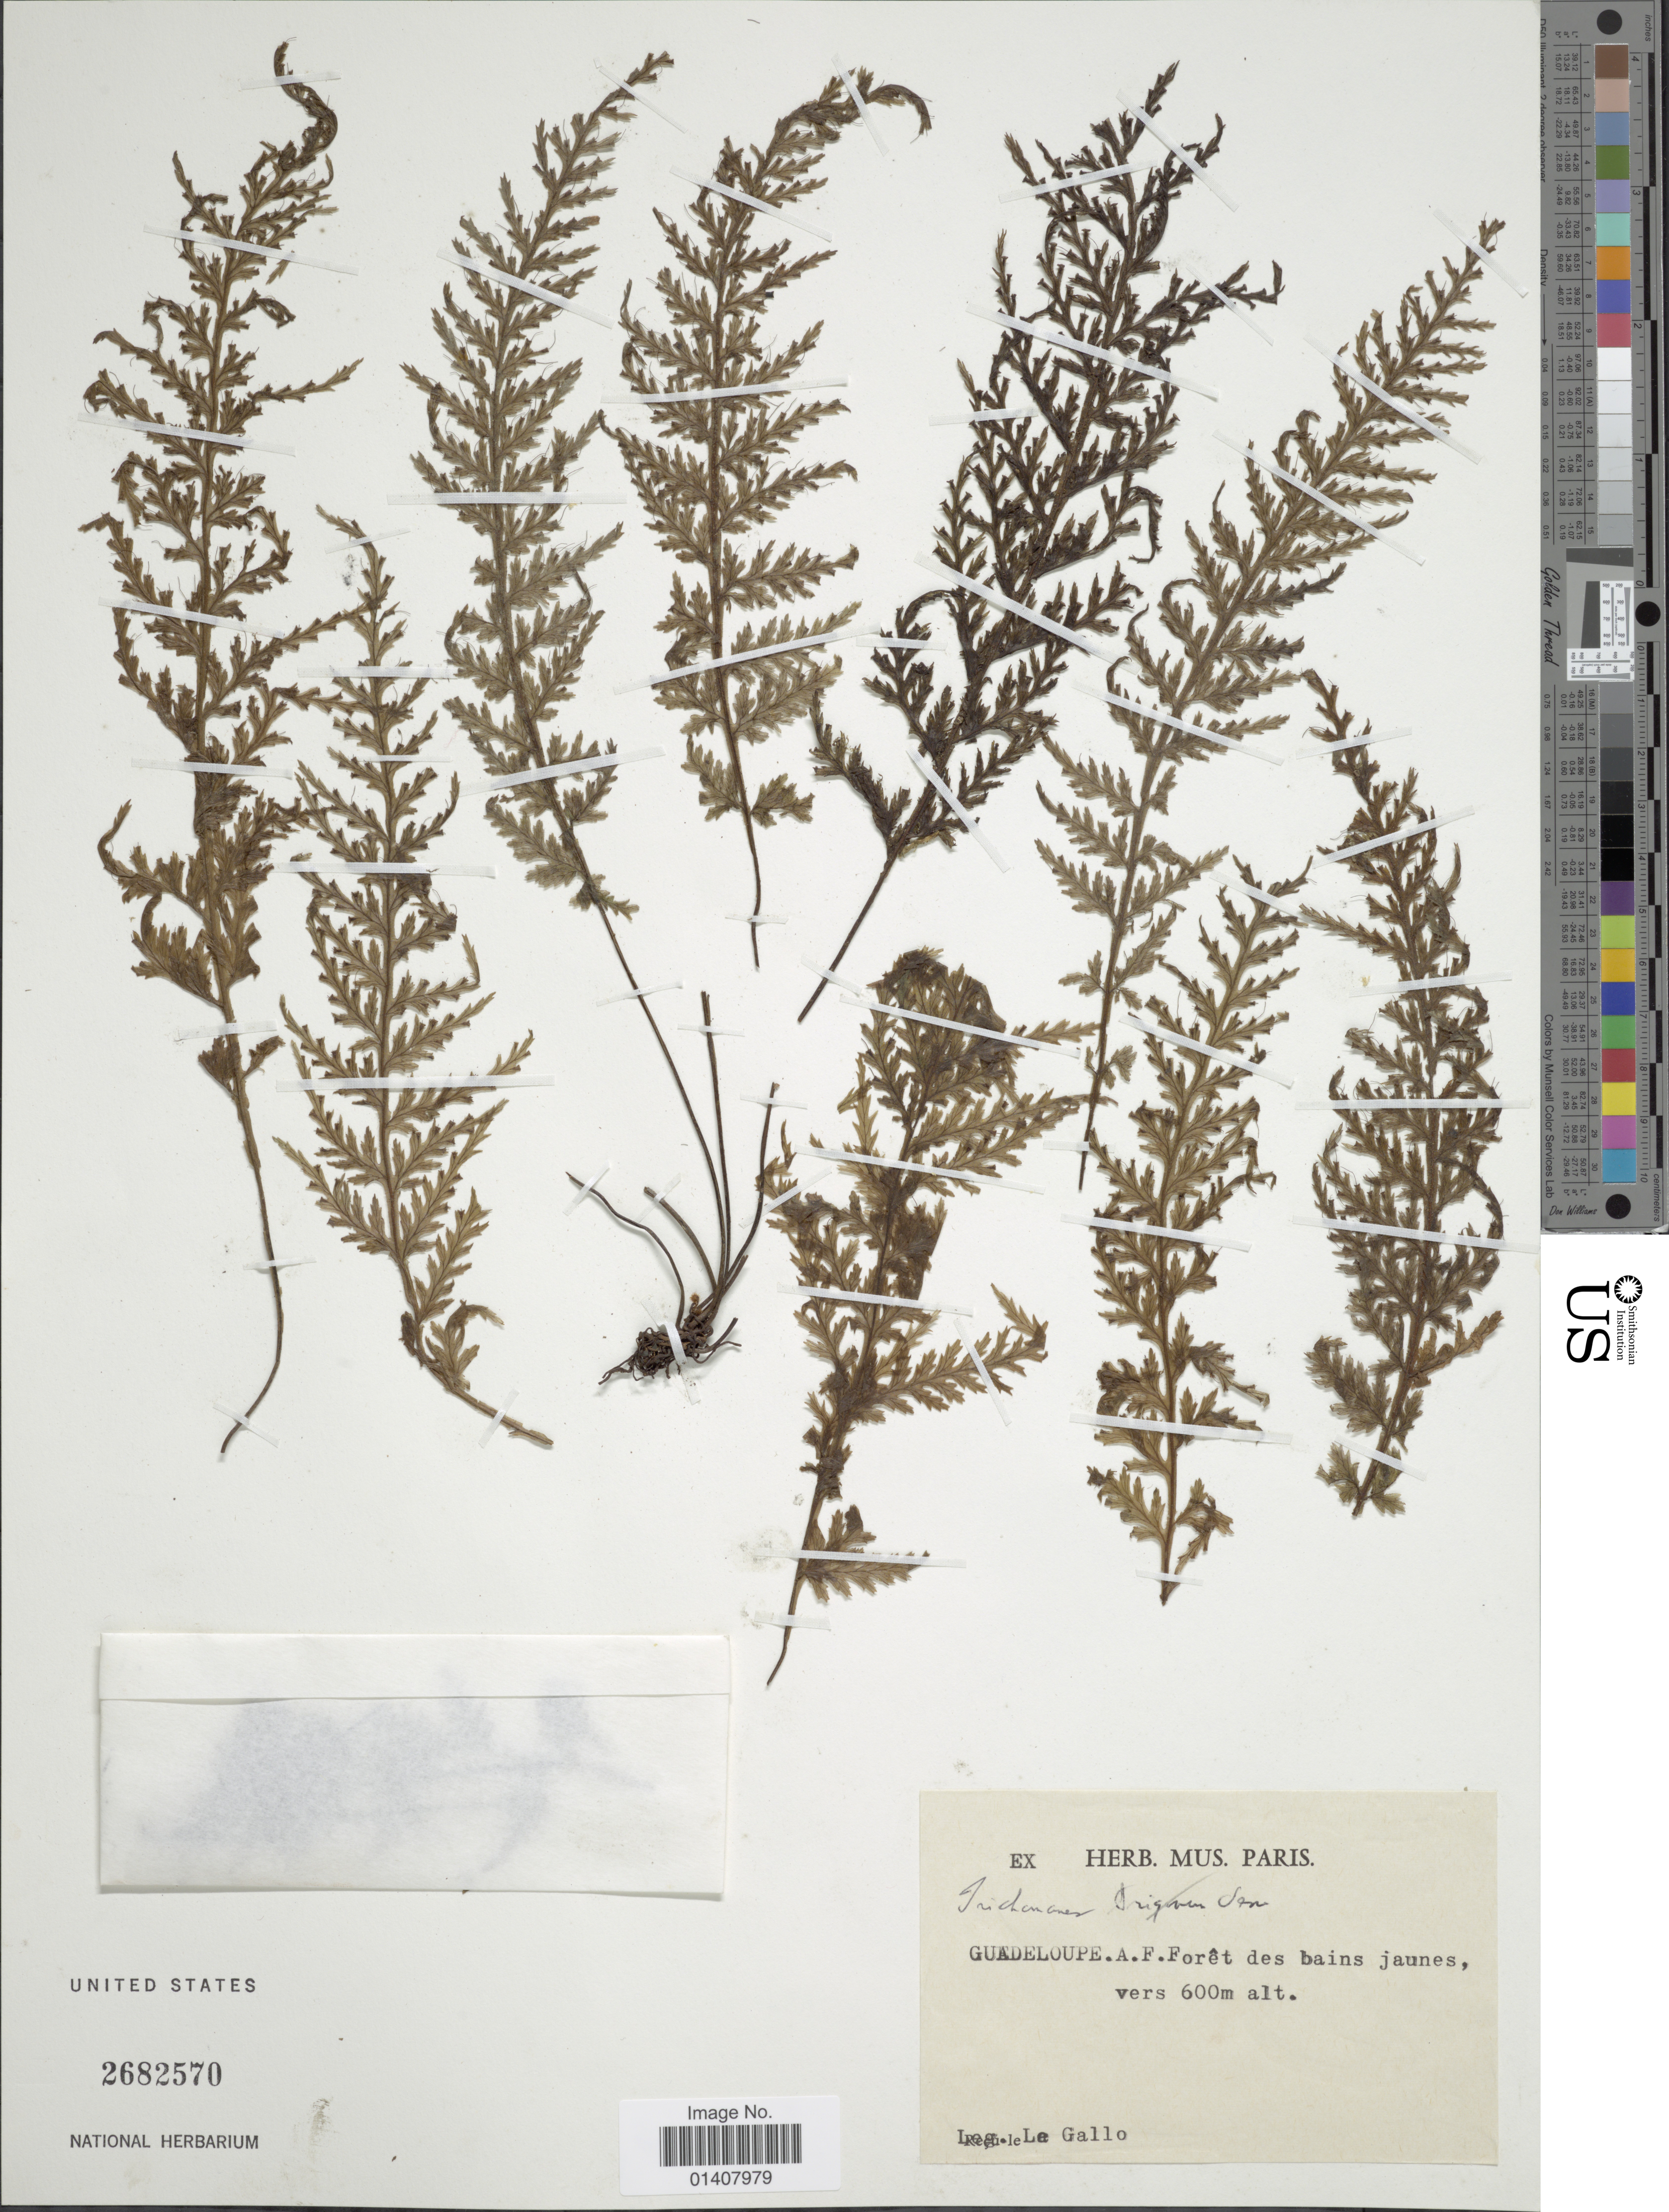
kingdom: Plantae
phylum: Tracheophyta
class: Polypodiopsida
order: Hymenophyllales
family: Hymenophyllaceae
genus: Trichomanes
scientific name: Trichomanes alatum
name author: Sw.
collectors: Le Gallo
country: Guadeloupe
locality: Guadeloupe, A.F. foret des bains jaunes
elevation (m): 600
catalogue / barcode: US 2682570